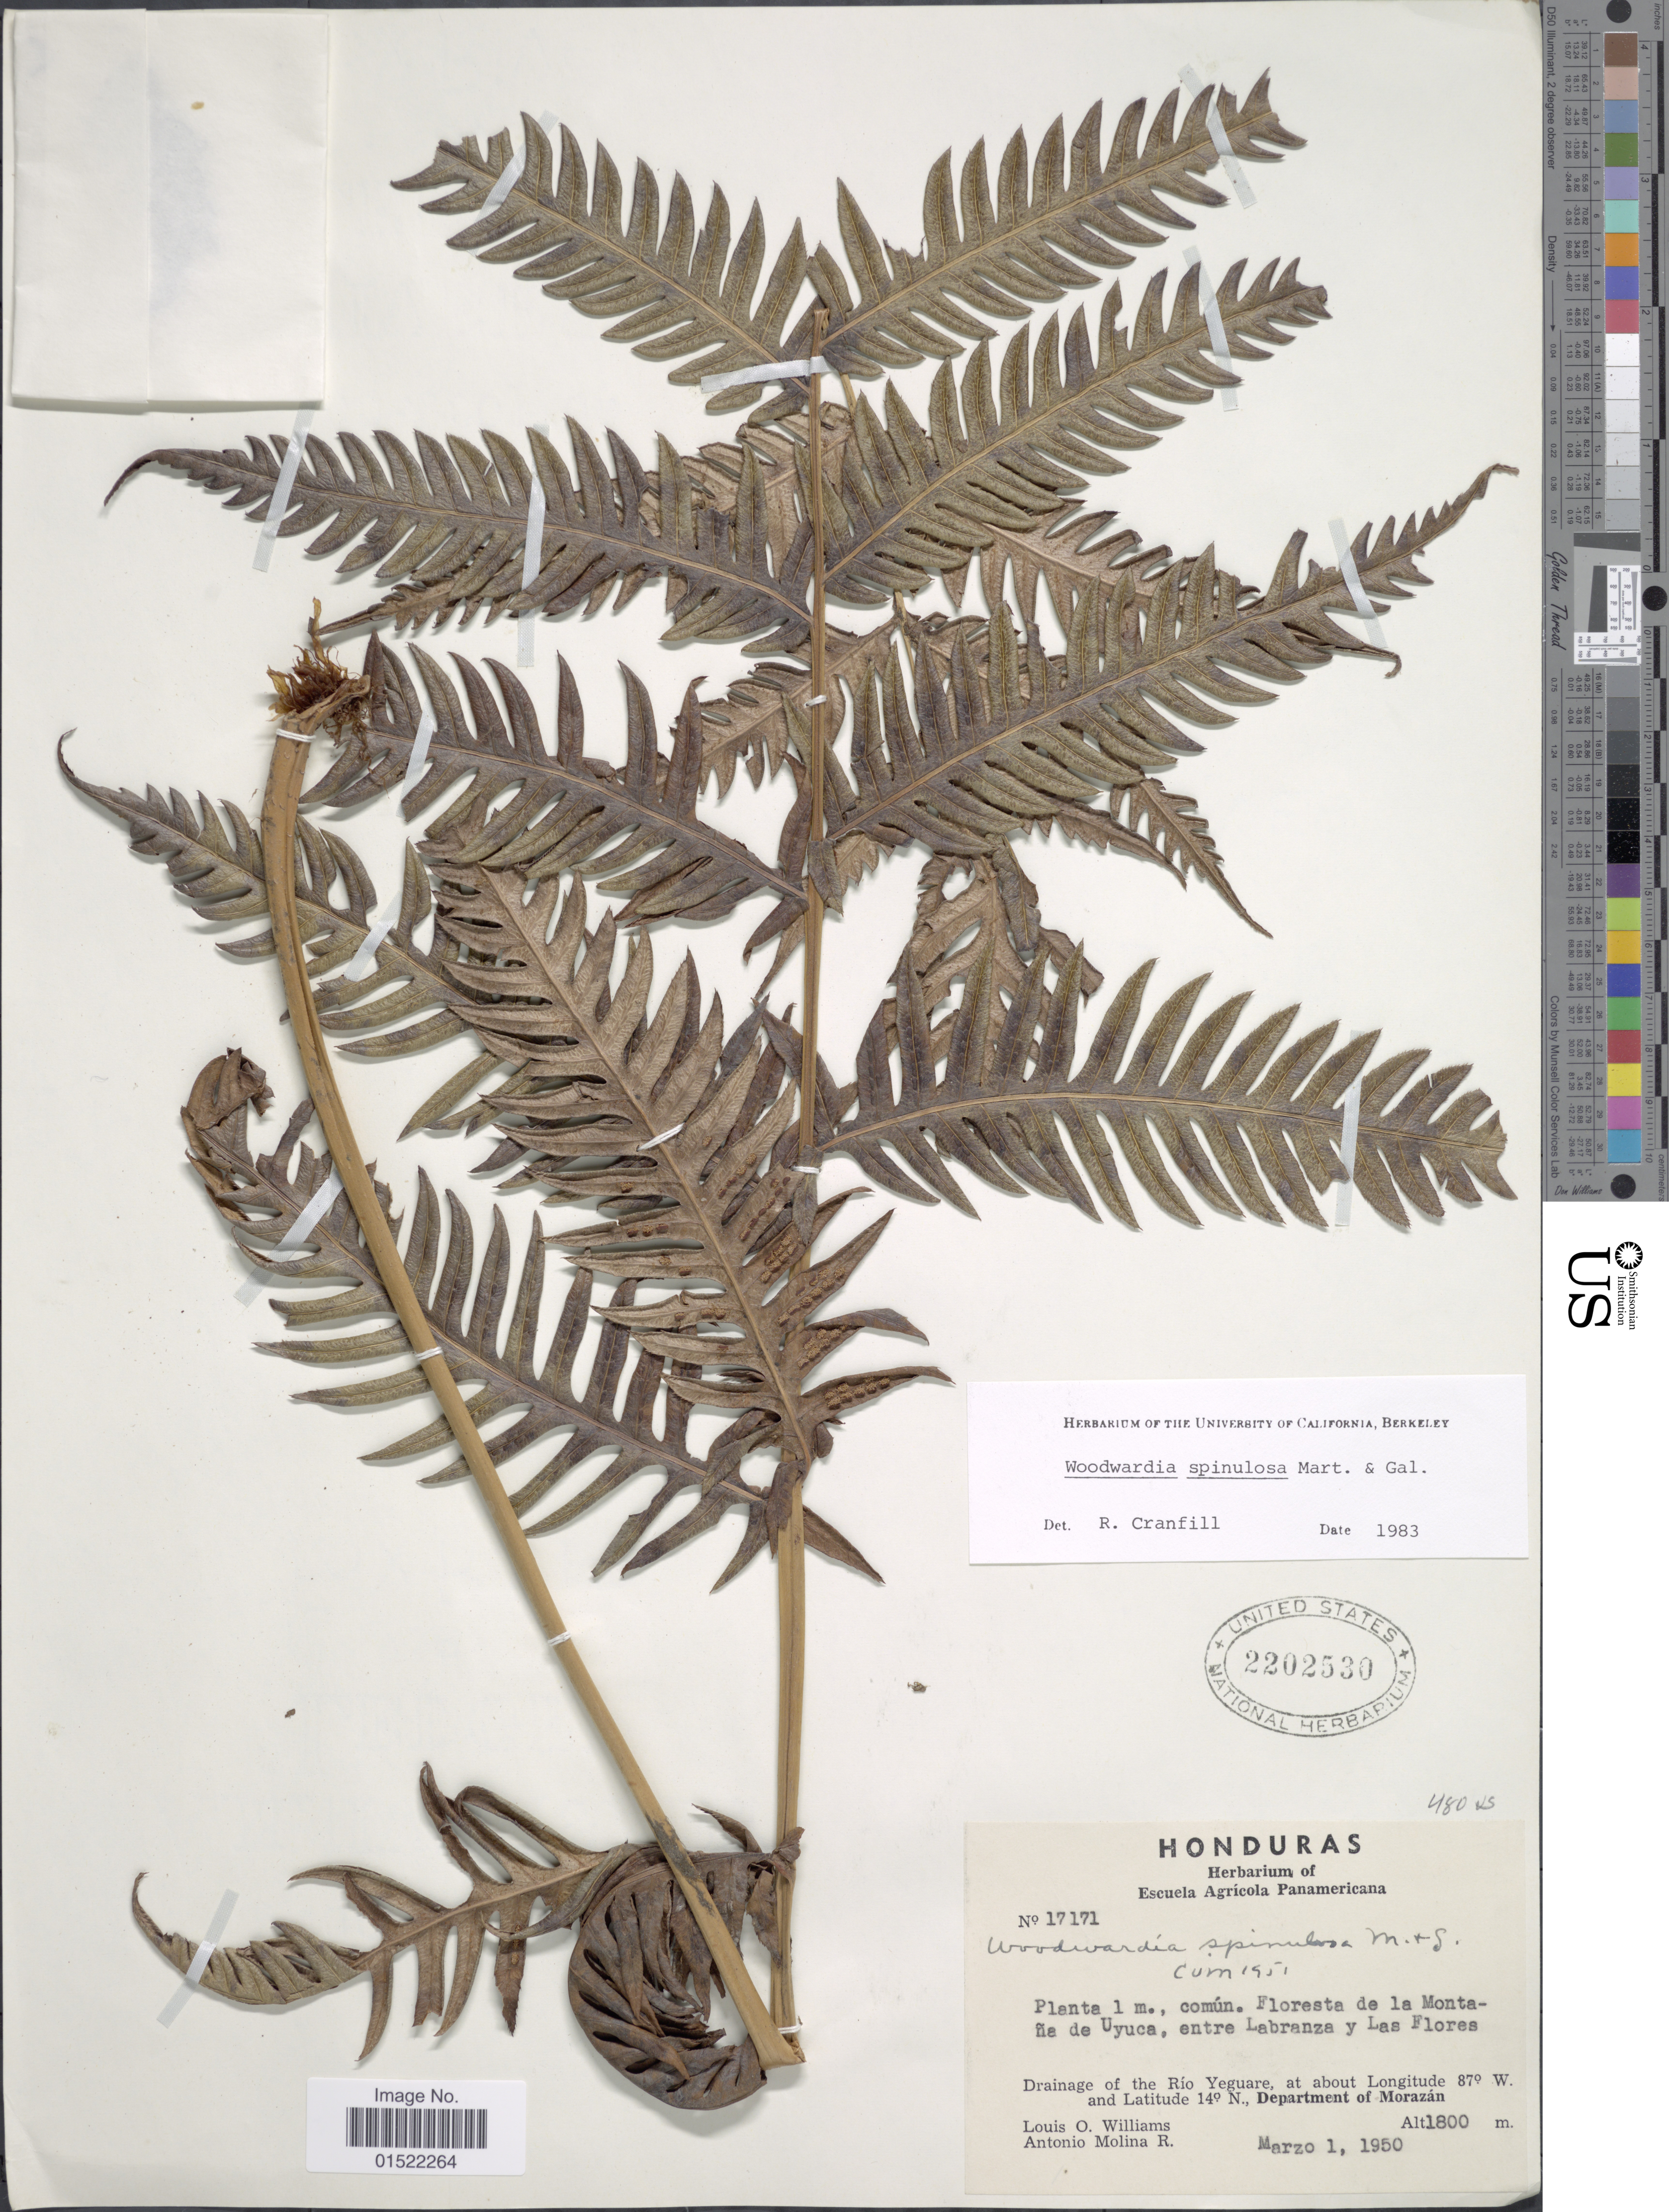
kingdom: Plantae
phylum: Tracheophyta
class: Polypodiopsida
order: Polypodiales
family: Blechnaceae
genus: Woodwardia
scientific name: Woodwardia spinulosa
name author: M. Martens & Galeotti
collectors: L. O. Williams & A. Molina R.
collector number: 17171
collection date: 1950-03-01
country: El Salvador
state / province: Morazan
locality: Drainage of the rio Yeguare, department of Morazan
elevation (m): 1800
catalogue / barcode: US 2202530